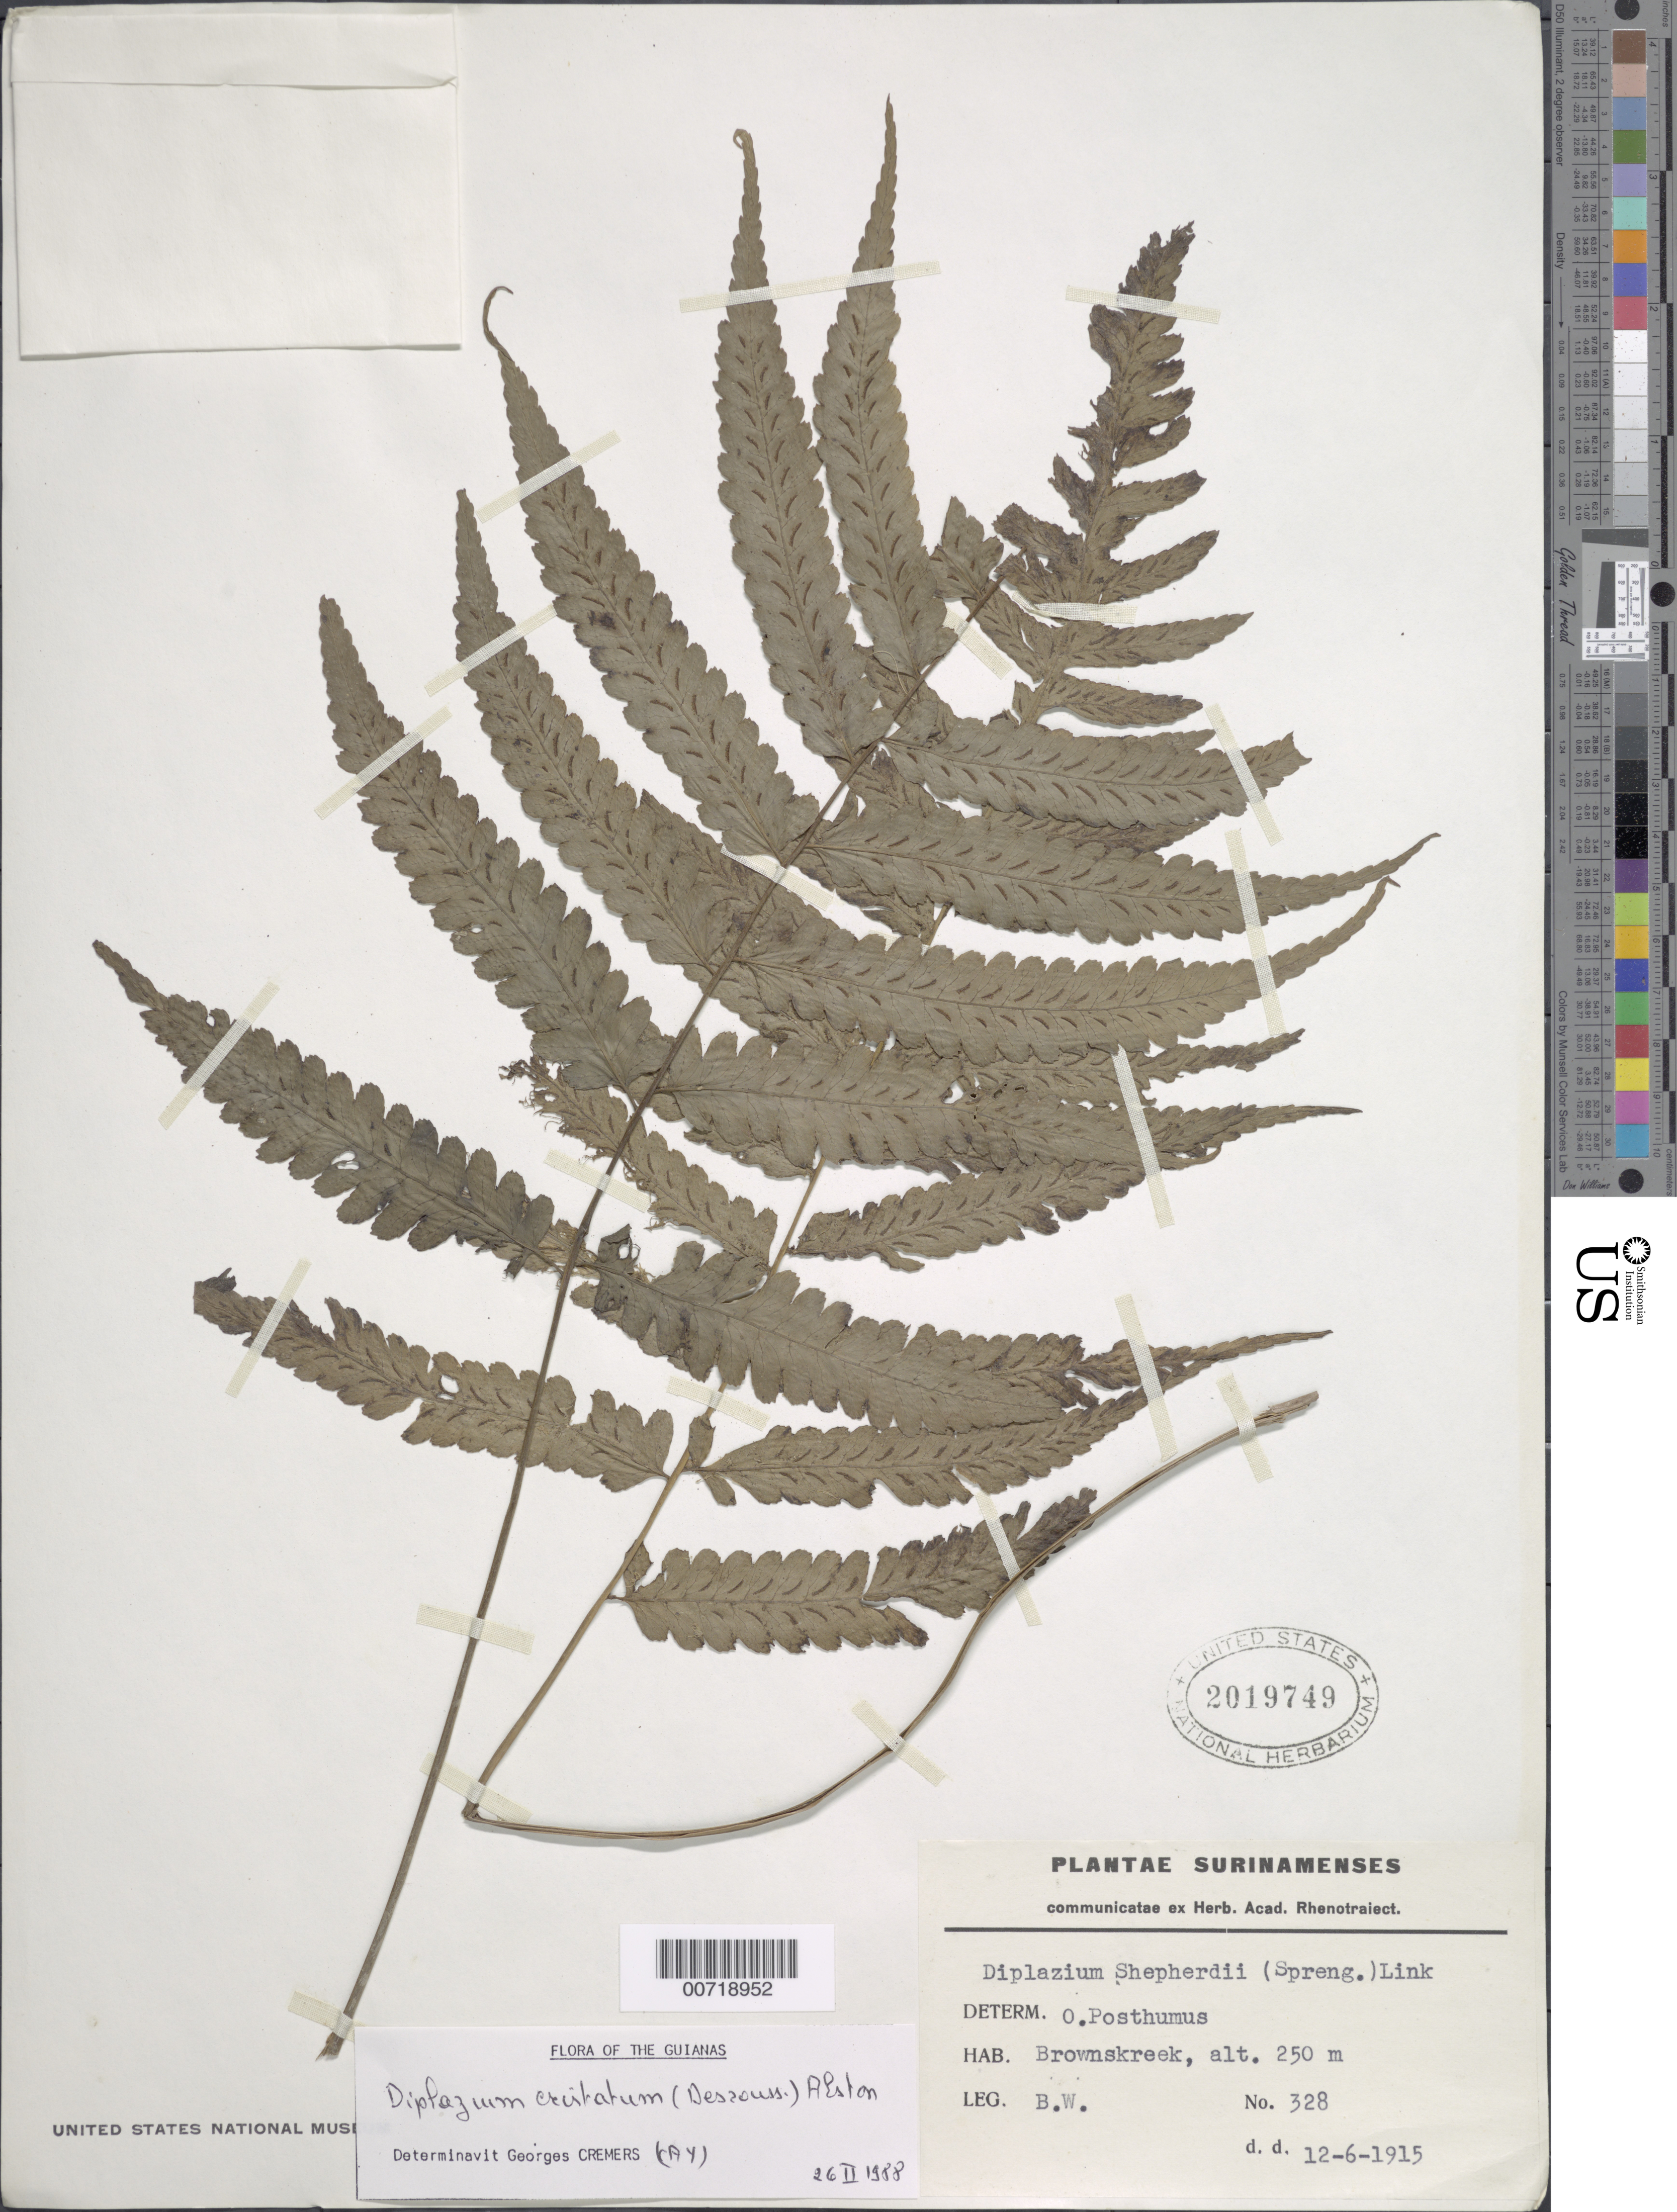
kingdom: Plantae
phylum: Tracheophyta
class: Polypodiopsida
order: Polypodiales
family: Athyriaceae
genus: Diplazium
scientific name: Diplazium cristatum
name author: (Desr.) Alston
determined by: Cremers, Georges A.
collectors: Collector illegible, G. Stahel & -. Gonggrijp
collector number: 328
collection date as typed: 12-Jun-15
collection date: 1915-06-12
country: Suriname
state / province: Brokopondo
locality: Brownskreek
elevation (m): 250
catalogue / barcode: US 2019749